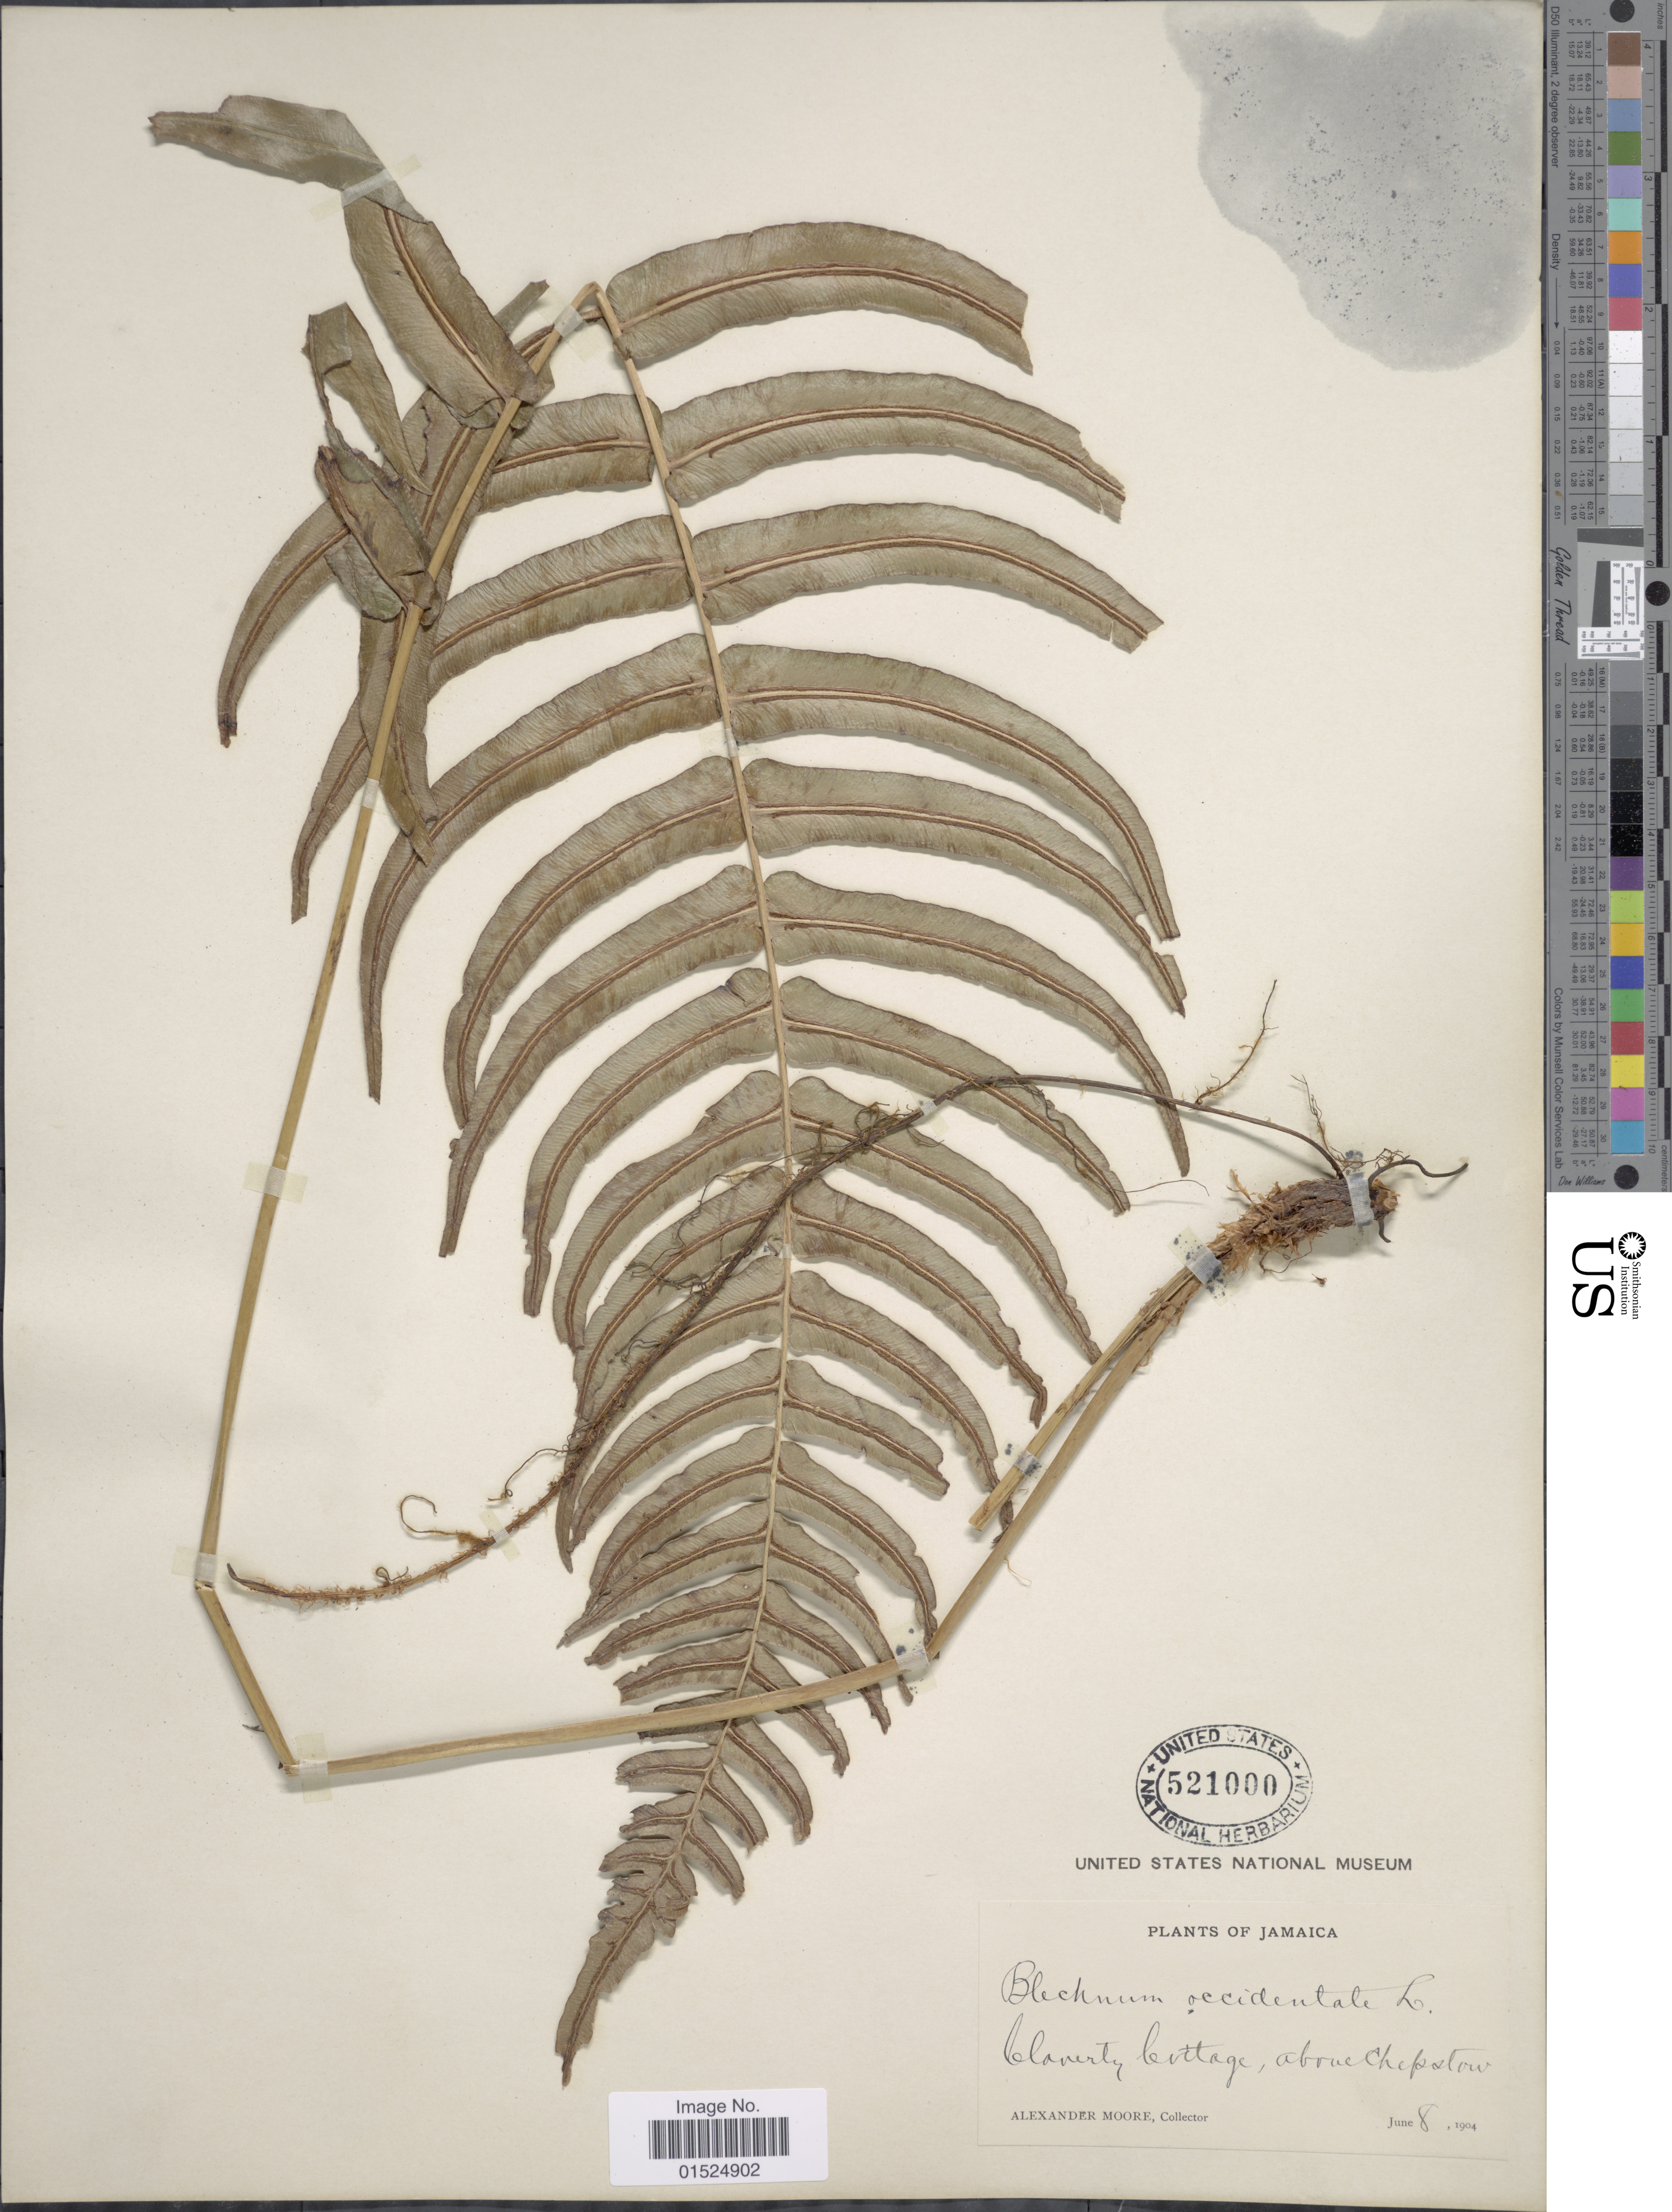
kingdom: Plantae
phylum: Tracheophyta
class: Polypodiopsida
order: Polypodiales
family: Blechnaceae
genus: Blechnum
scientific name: Blechnum occidentale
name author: L.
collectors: A. Moore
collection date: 1904-06-08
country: Jamaica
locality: Blanerty Cottage, above Chepstow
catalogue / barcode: US 521000